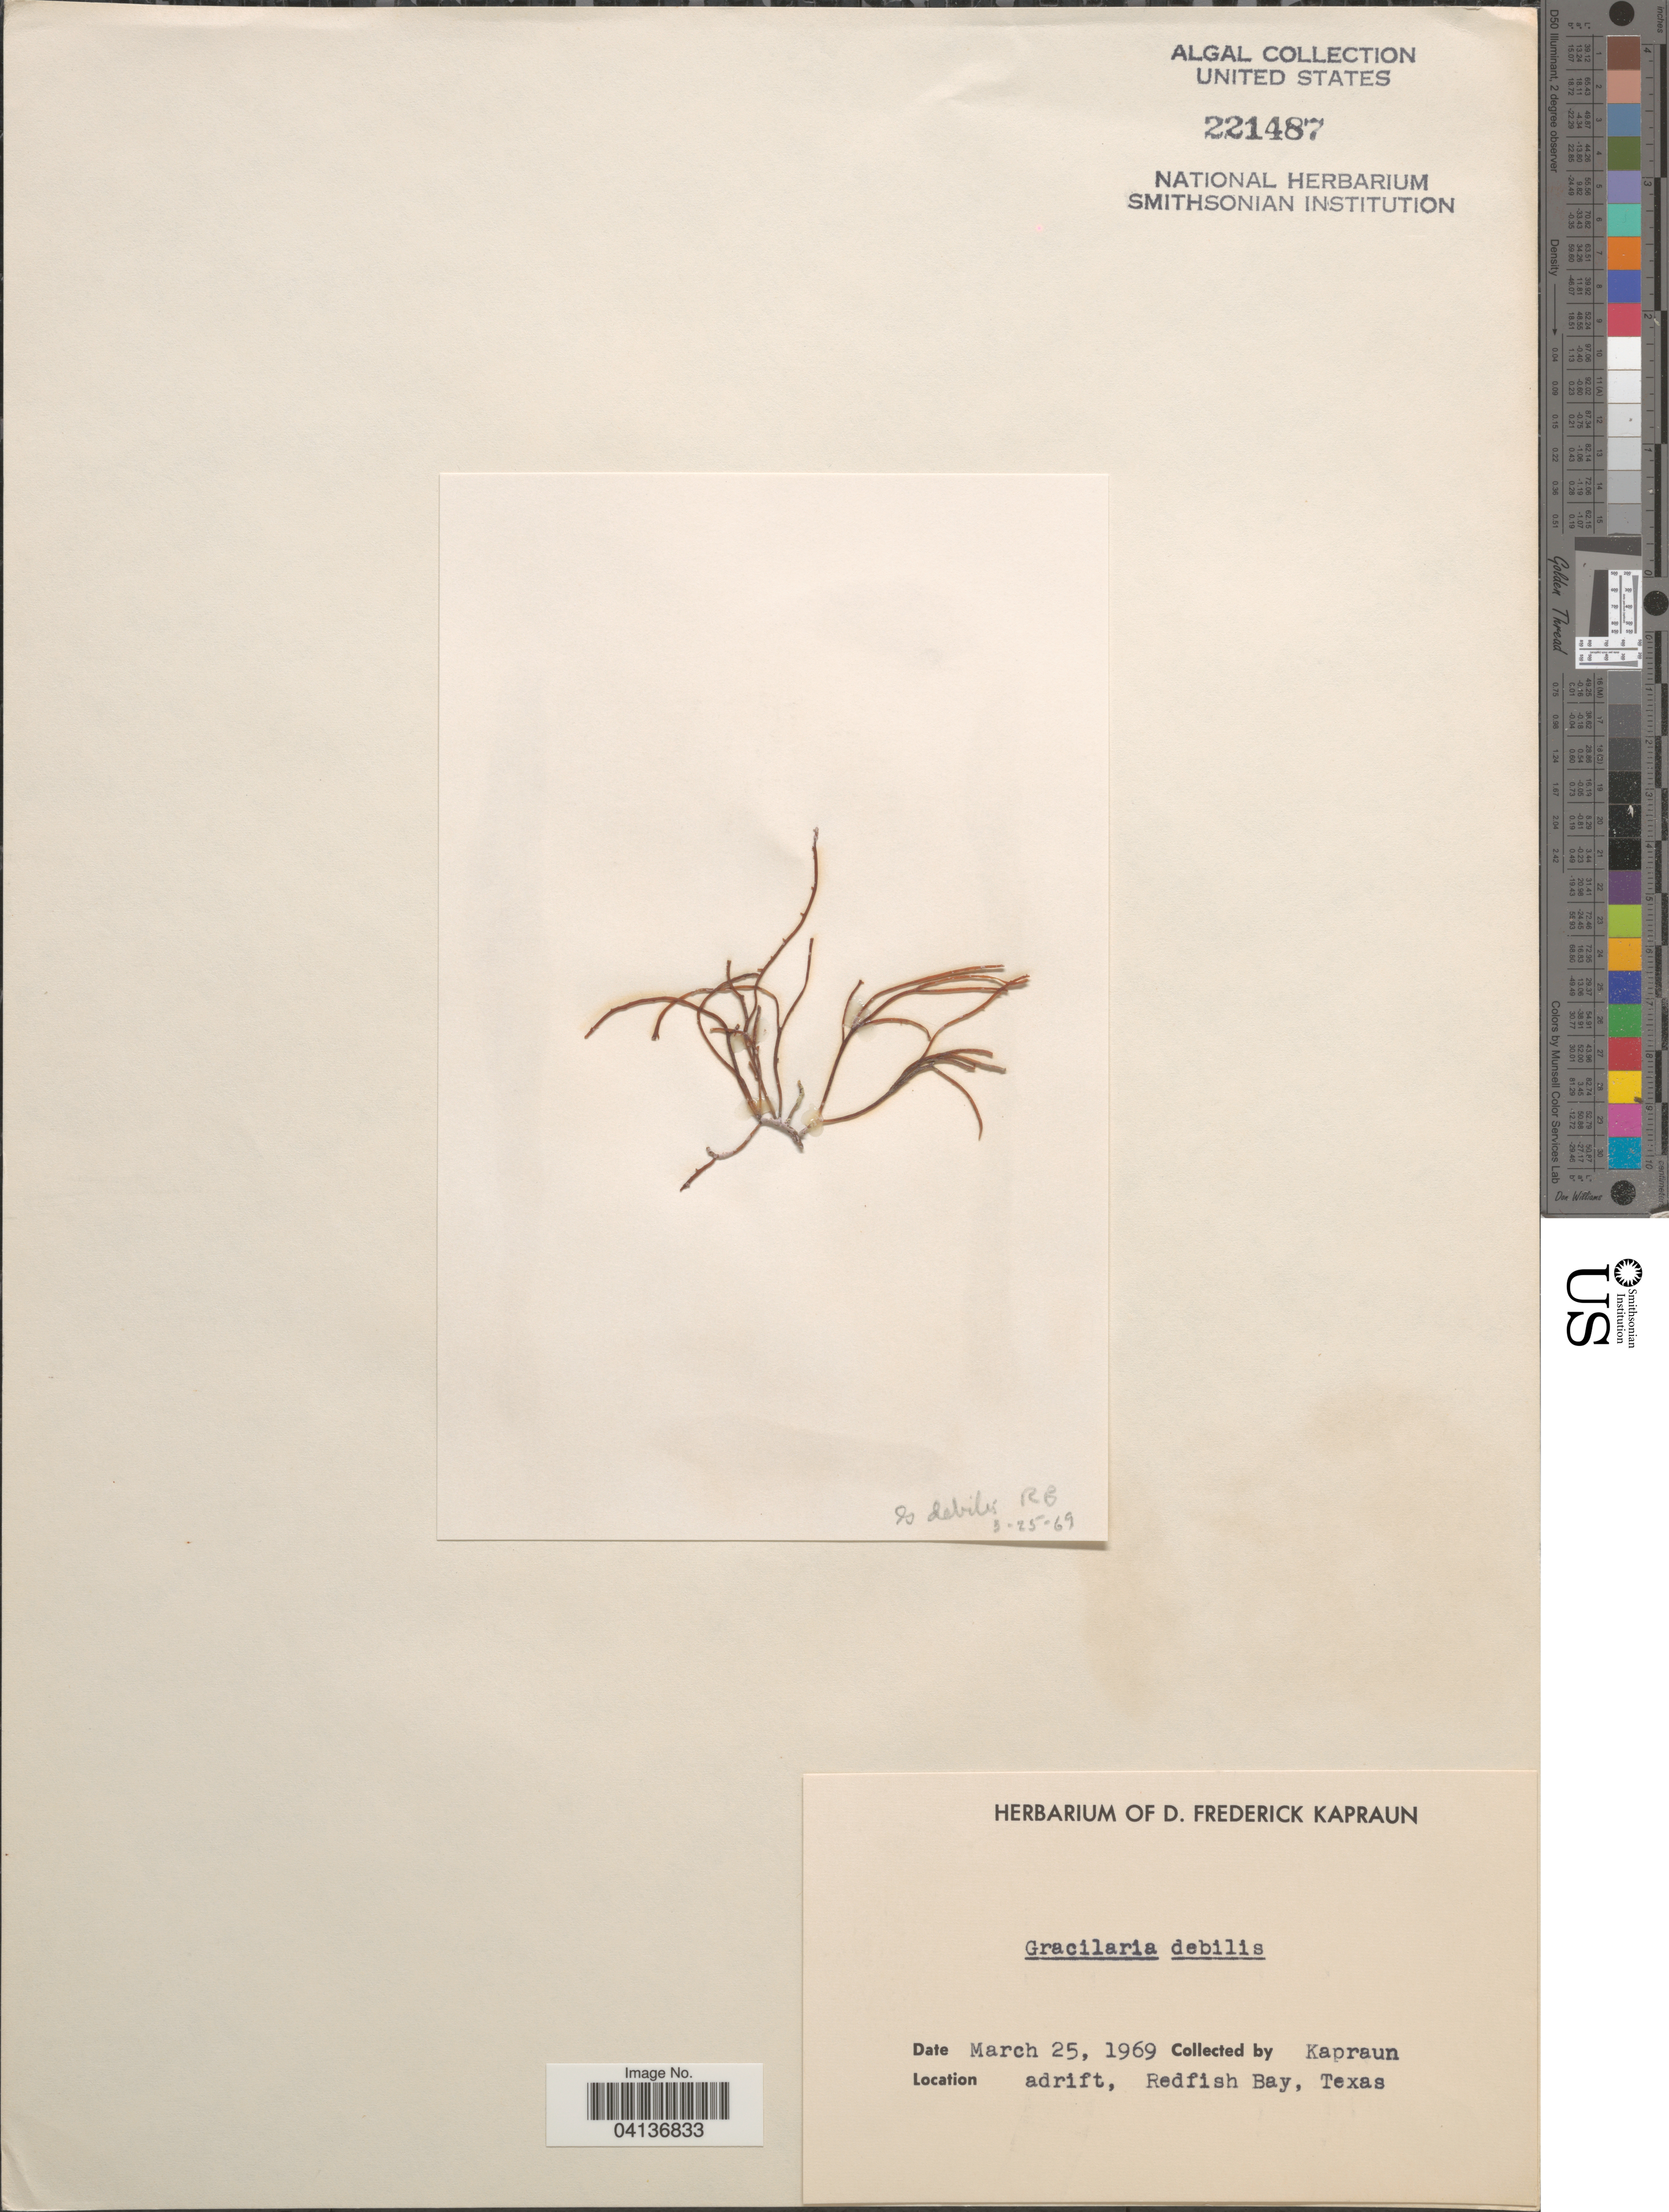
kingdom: Plantae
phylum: Rhodophyta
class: Florideophyceae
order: Gracilariales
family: Gracilariaceae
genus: Gracilaria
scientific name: Gracilaria debilis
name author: (Forssk.) Børgesen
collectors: D. F. Kapraun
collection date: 1969-03-25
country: United States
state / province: Texas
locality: Adrift, Redfish Bay.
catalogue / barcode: US 221487